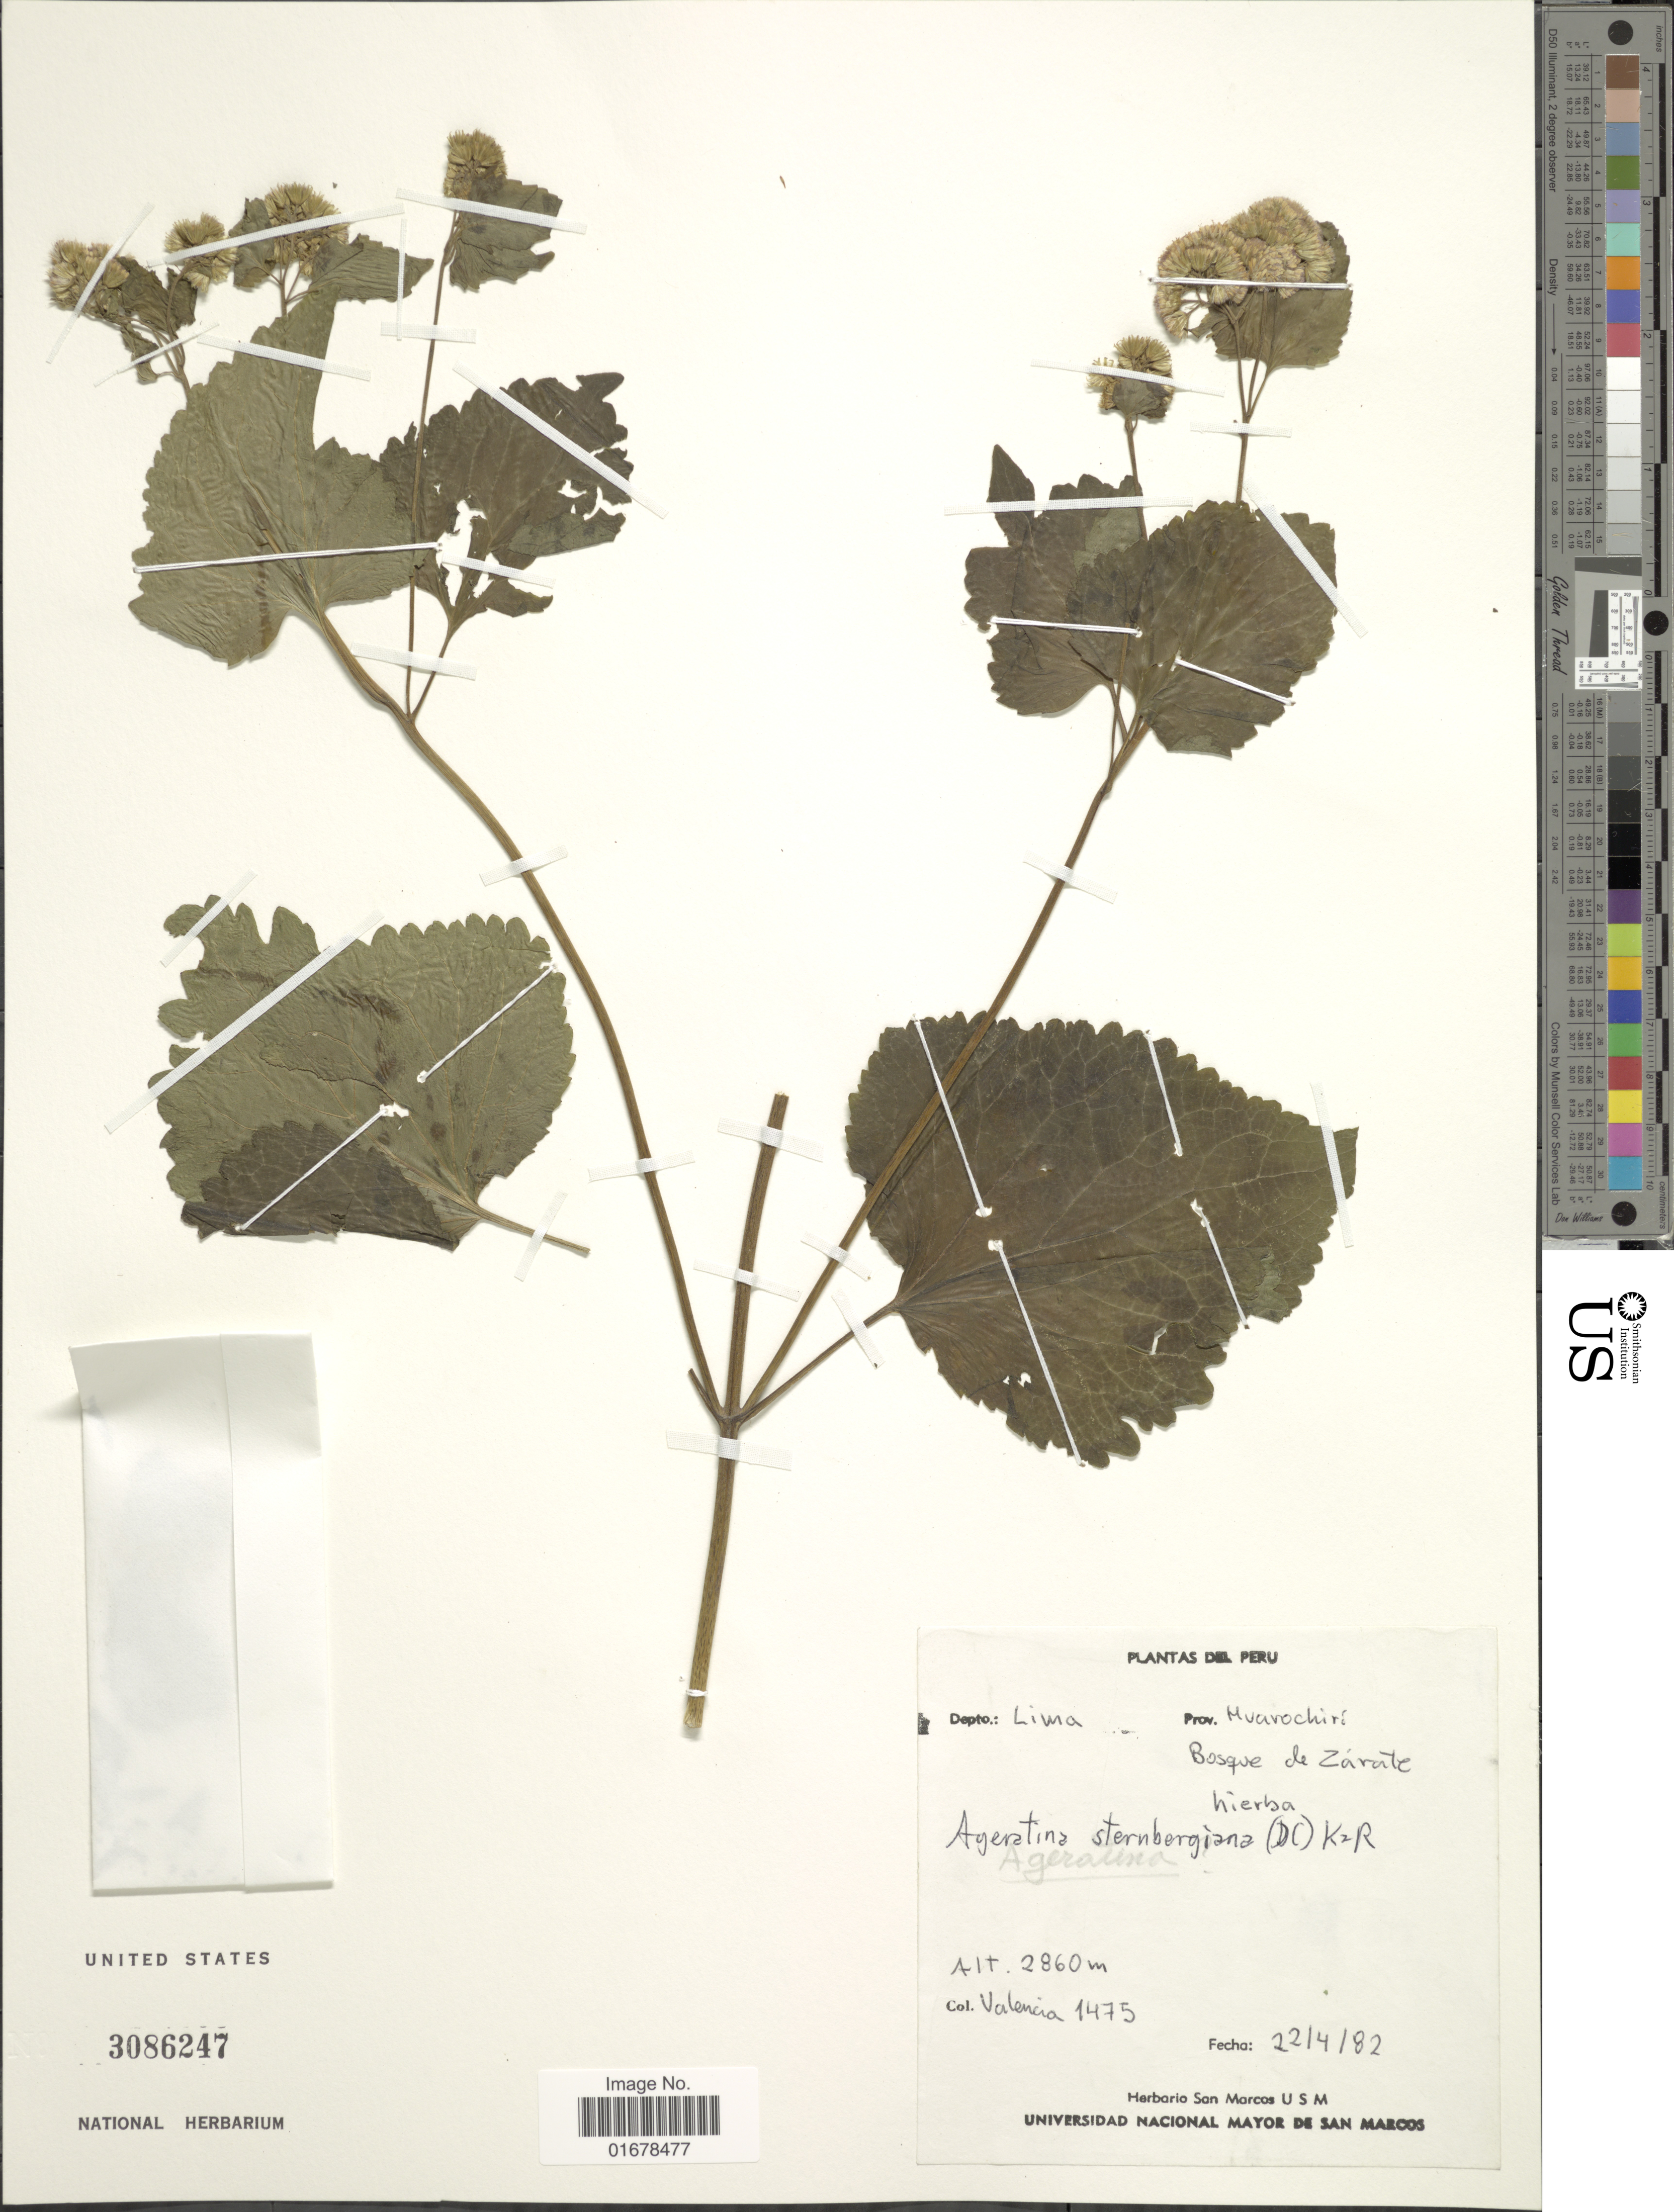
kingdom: Plantae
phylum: Tracheophyta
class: Magnoliopsida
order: Asterales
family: Asteraceae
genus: Ageratina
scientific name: Ageratina sternbergiana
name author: (DC.) R.M. King & H. Rob.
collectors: -. Valencia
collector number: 1475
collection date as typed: Transcribed d/m/y: 22/4/82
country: Peru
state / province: Lima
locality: Depto. Lima, Prov.: Huarochiri, Bosque de Zarate hierba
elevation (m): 2860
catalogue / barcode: US 3086247